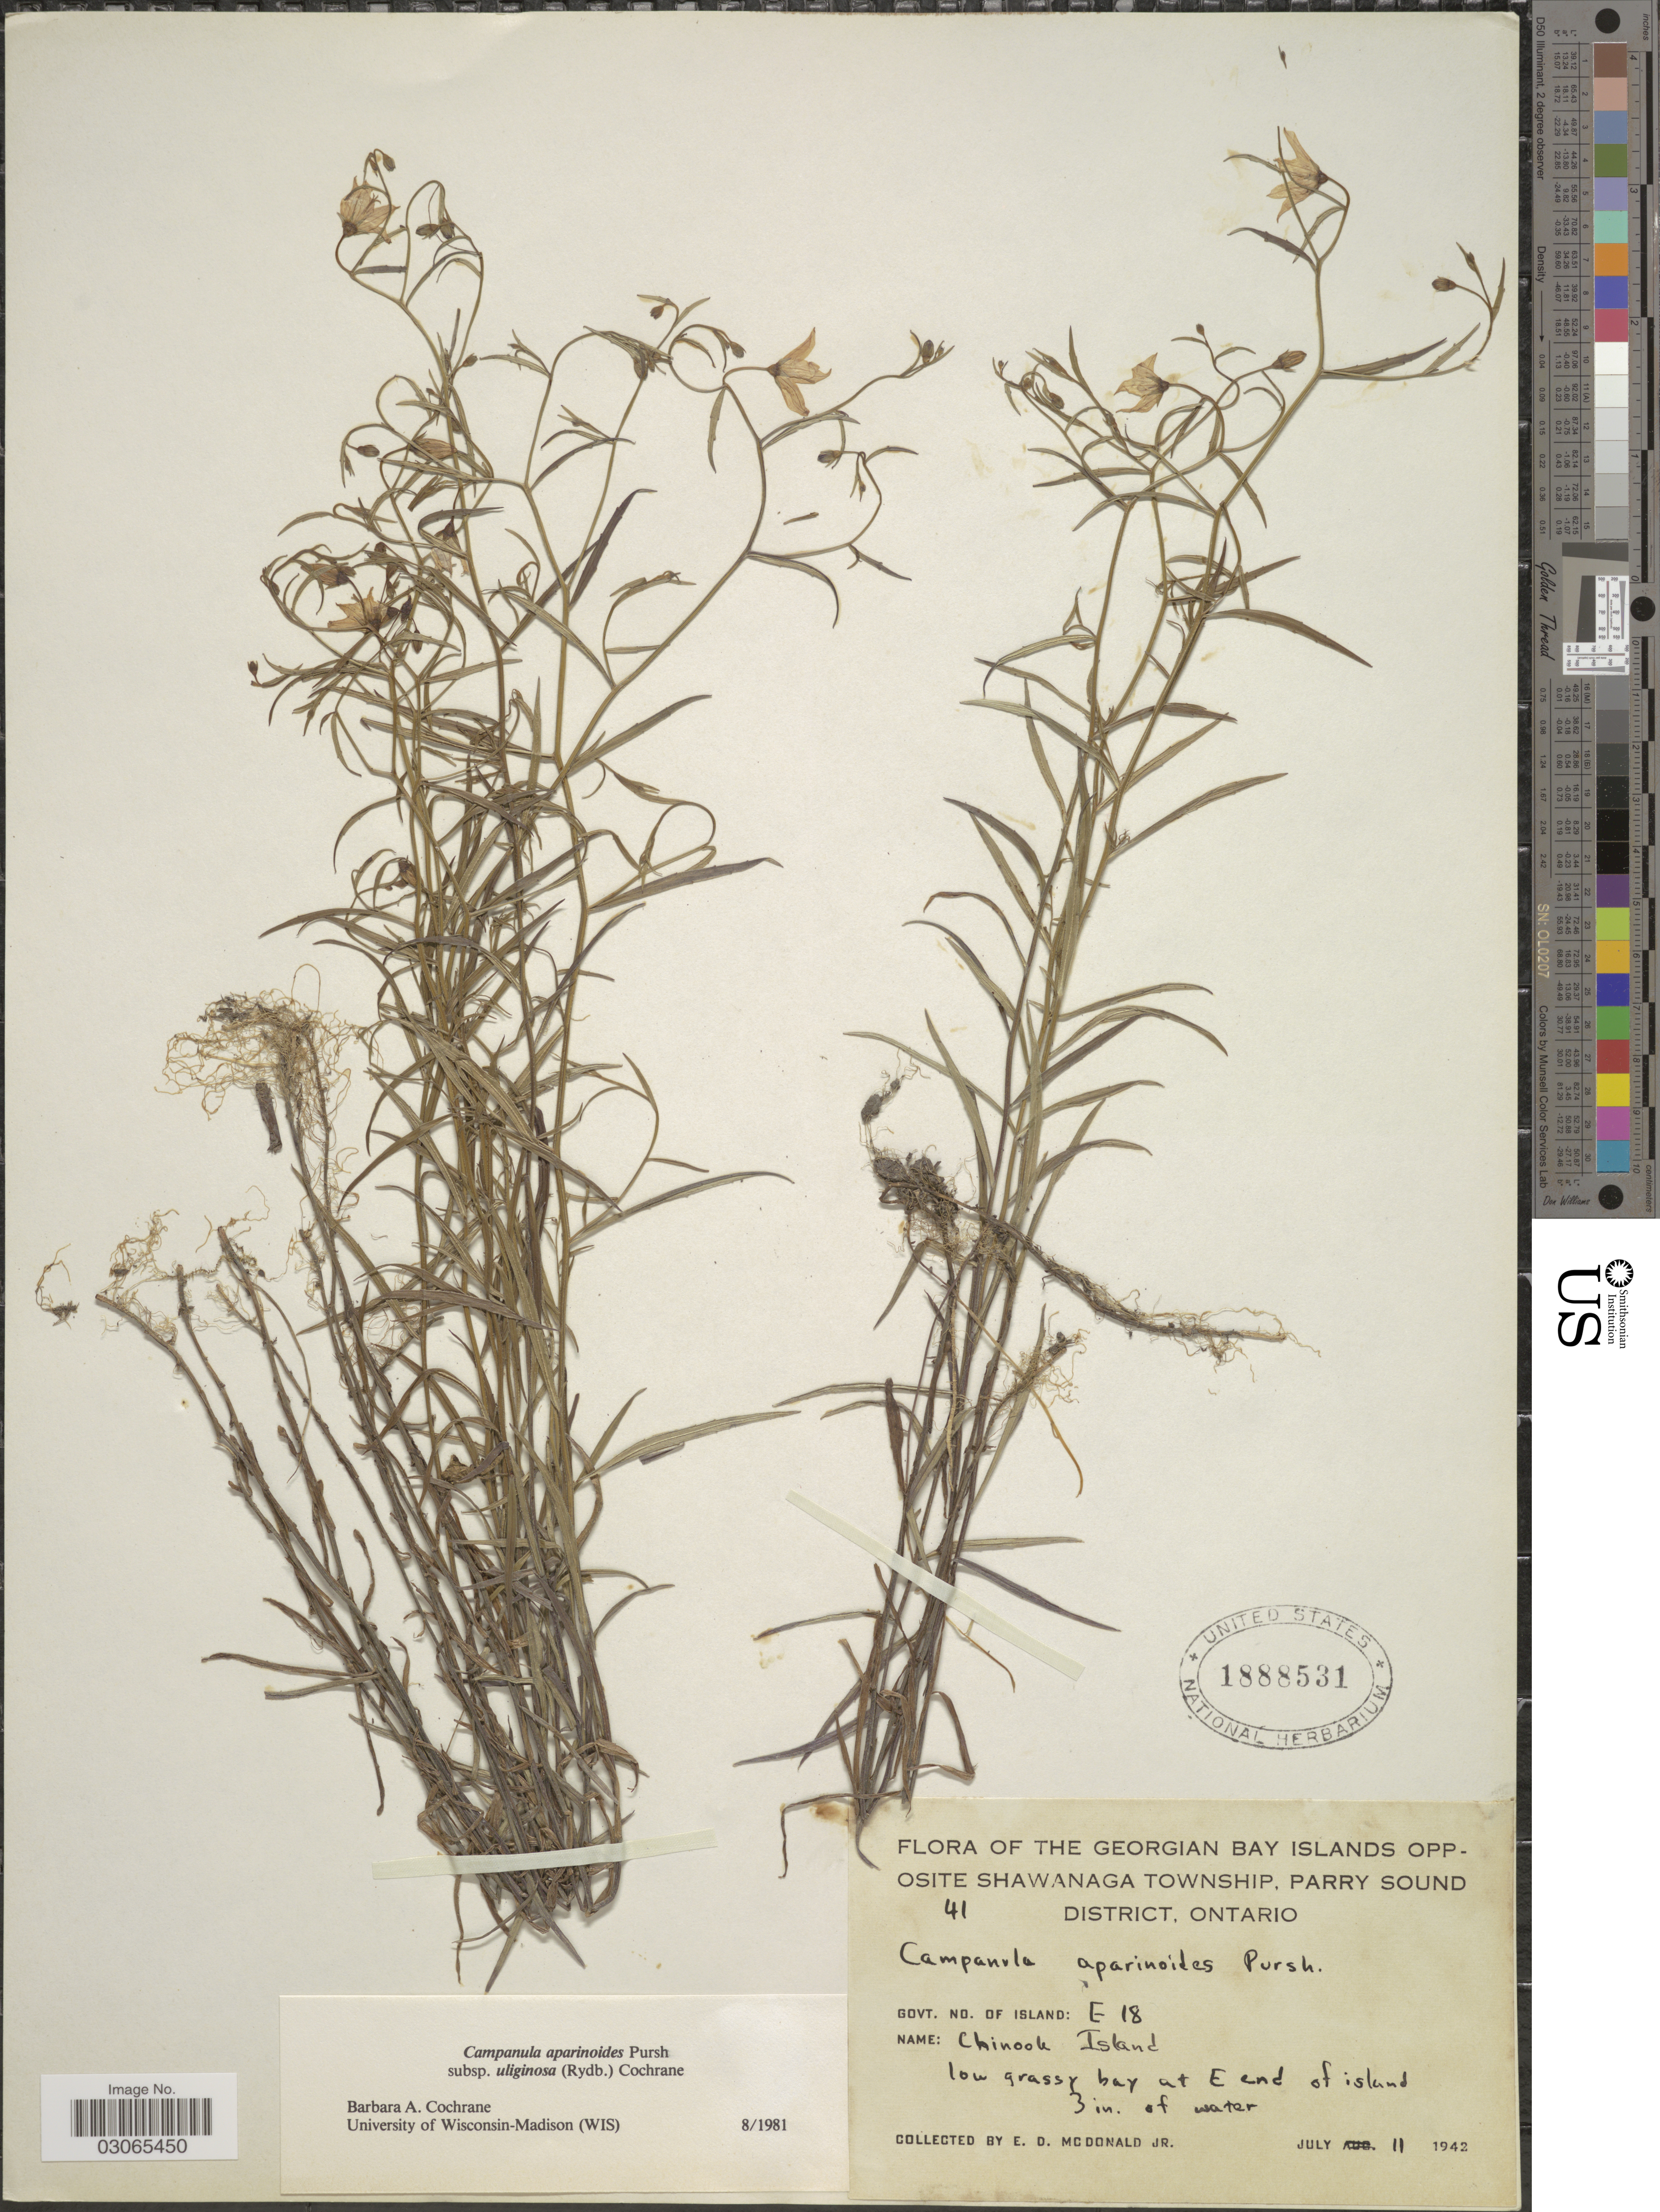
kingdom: Plantae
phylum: Tracheophyta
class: Magnoliopsida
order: Asterales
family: Campanulaceae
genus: Campanula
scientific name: Campanula aparinoides var. uliginosa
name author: (Rydb.) Gleason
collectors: E. D. McDonald Jr.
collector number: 41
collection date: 1942-07-11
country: Canada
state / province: Ontario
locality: The Georgian Bay Islands opposite Shawanaga Township, Parry Sound District. Chinook Island, low grassy bay at E end of island 3 in. of water.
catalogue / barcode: US 1888531